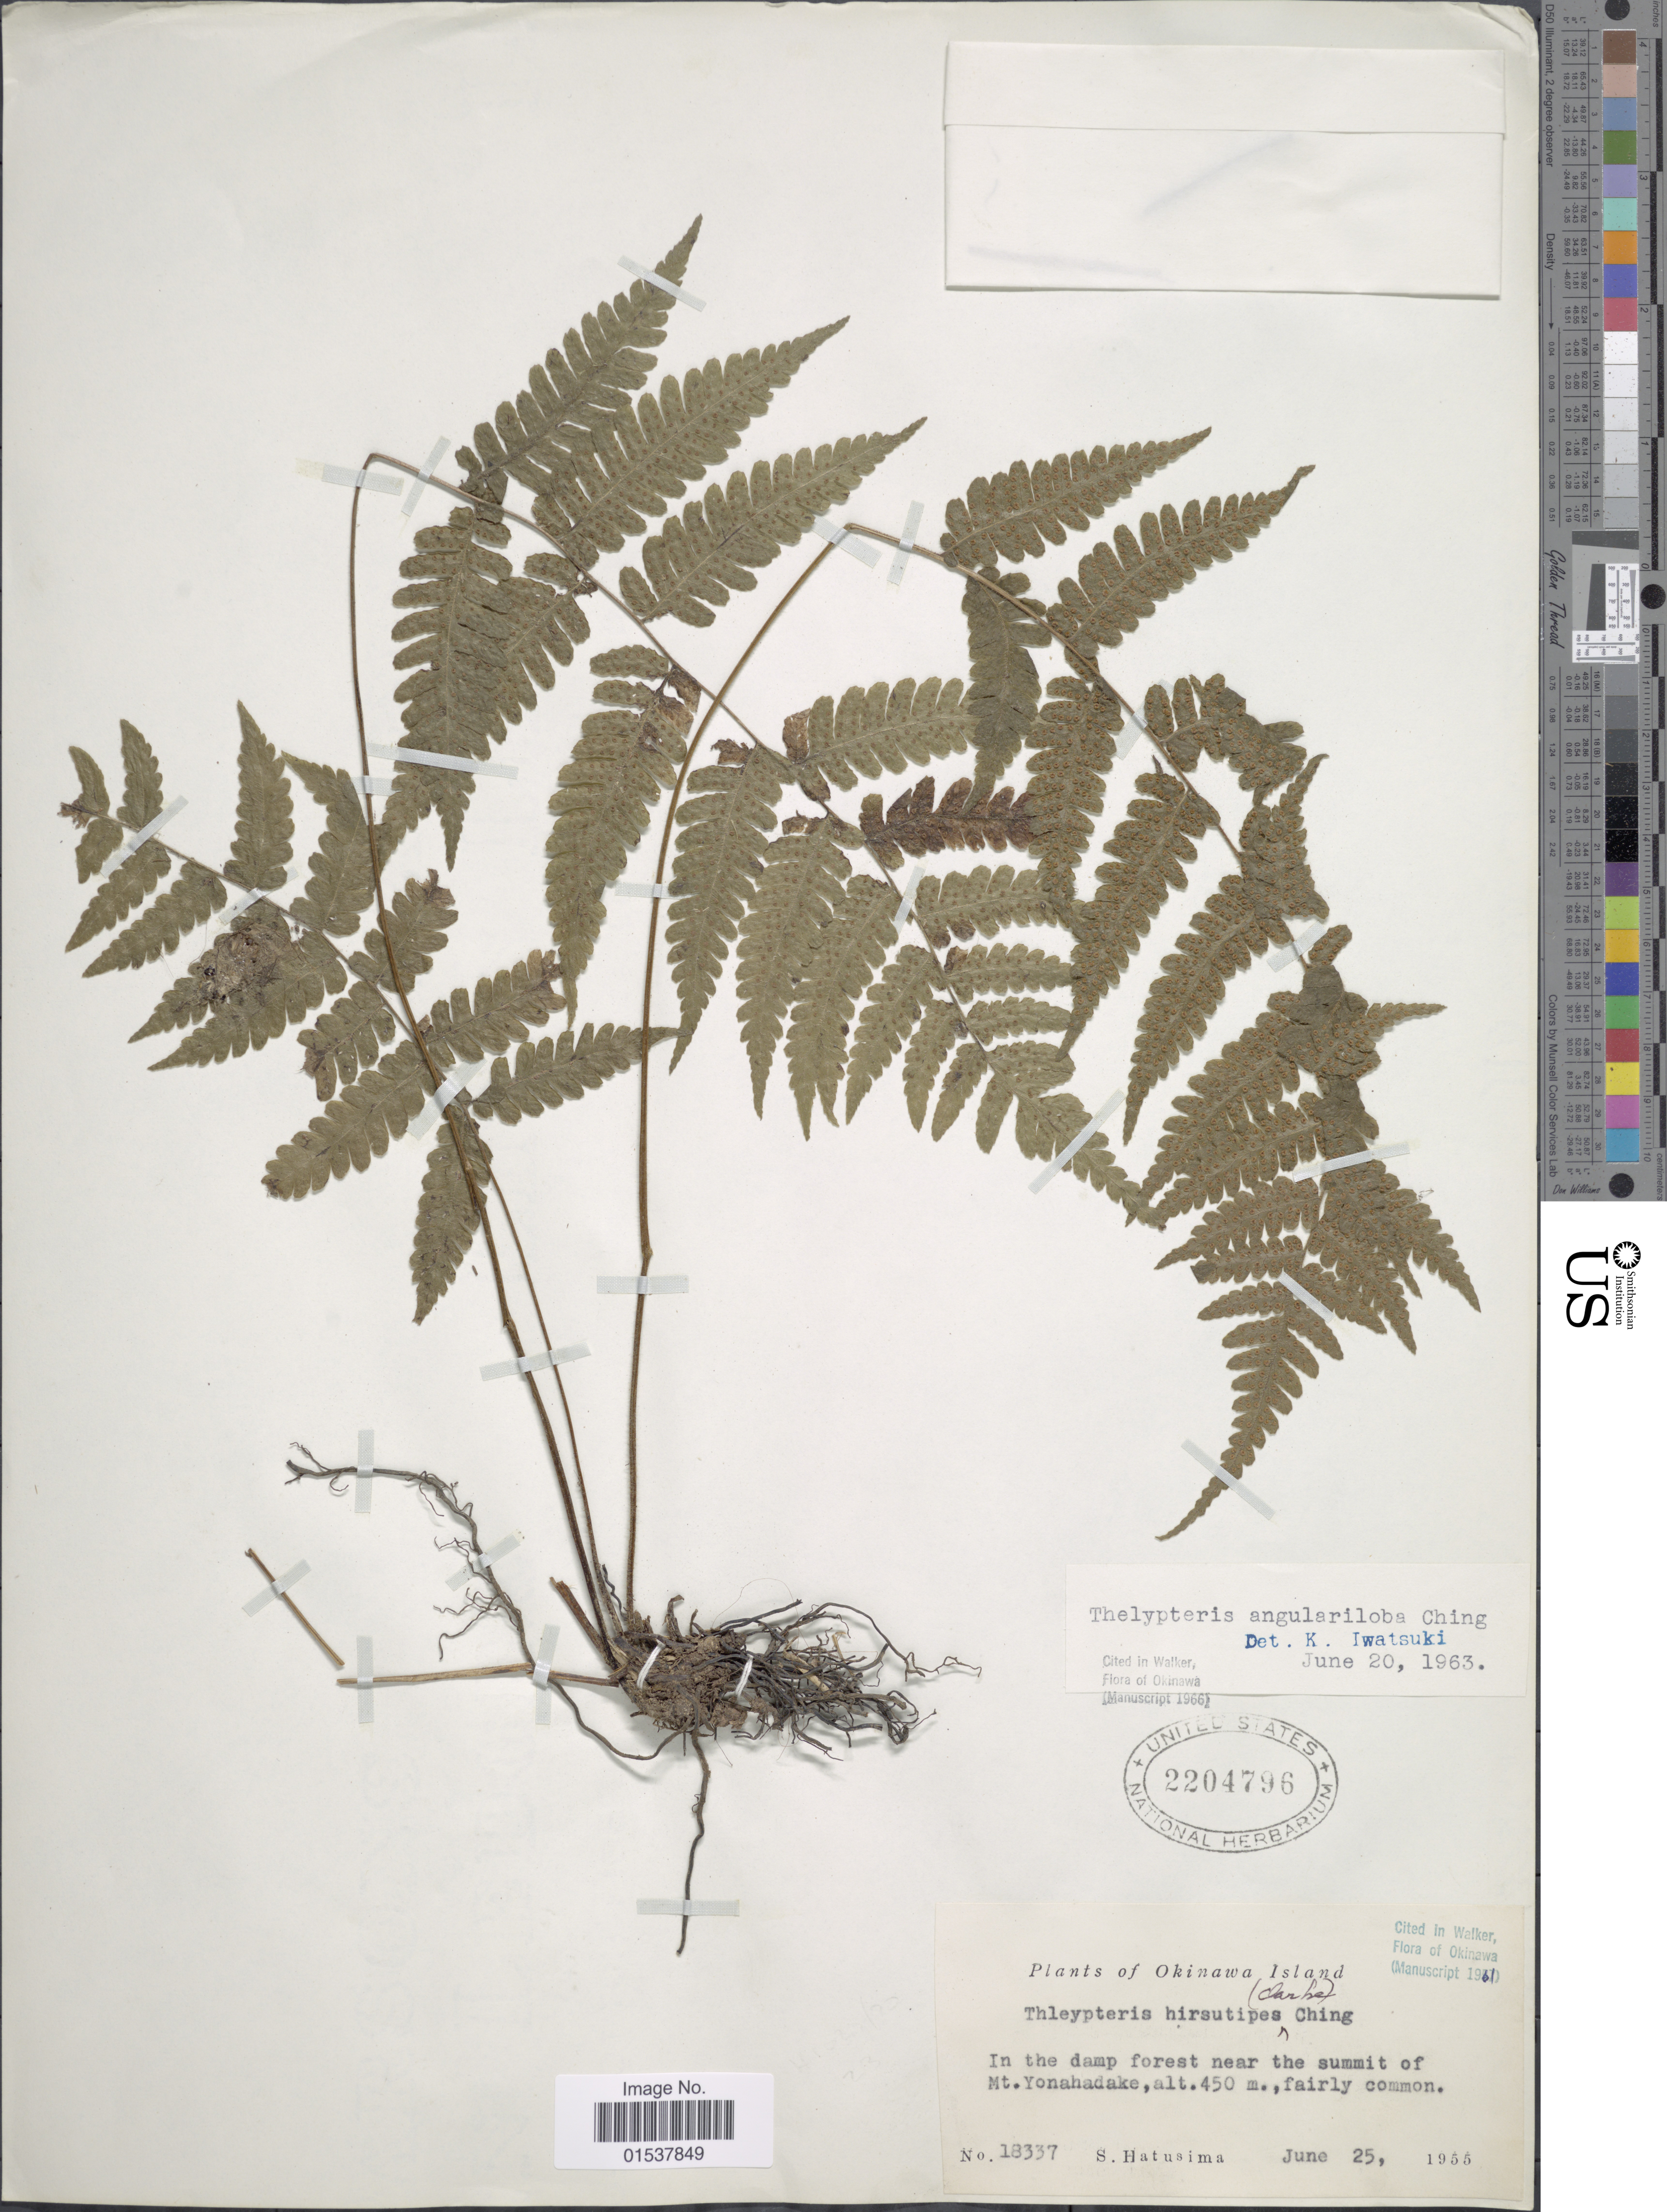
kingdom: Plantae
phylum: Tracheophyta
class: Polypodiopsida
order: Polypodiales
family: Thelypteridaceae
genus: Parathelypteris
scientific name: Parathelypteris angulariloba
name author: (Ching) Ching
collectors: S. Hatusima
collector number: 18337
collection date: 1955-06-25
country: Japan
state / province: Okinawa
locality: Okinawa Island, in the damp forest near the summit of Mt. Yonahadake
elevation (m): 450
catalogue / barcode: US 2204796